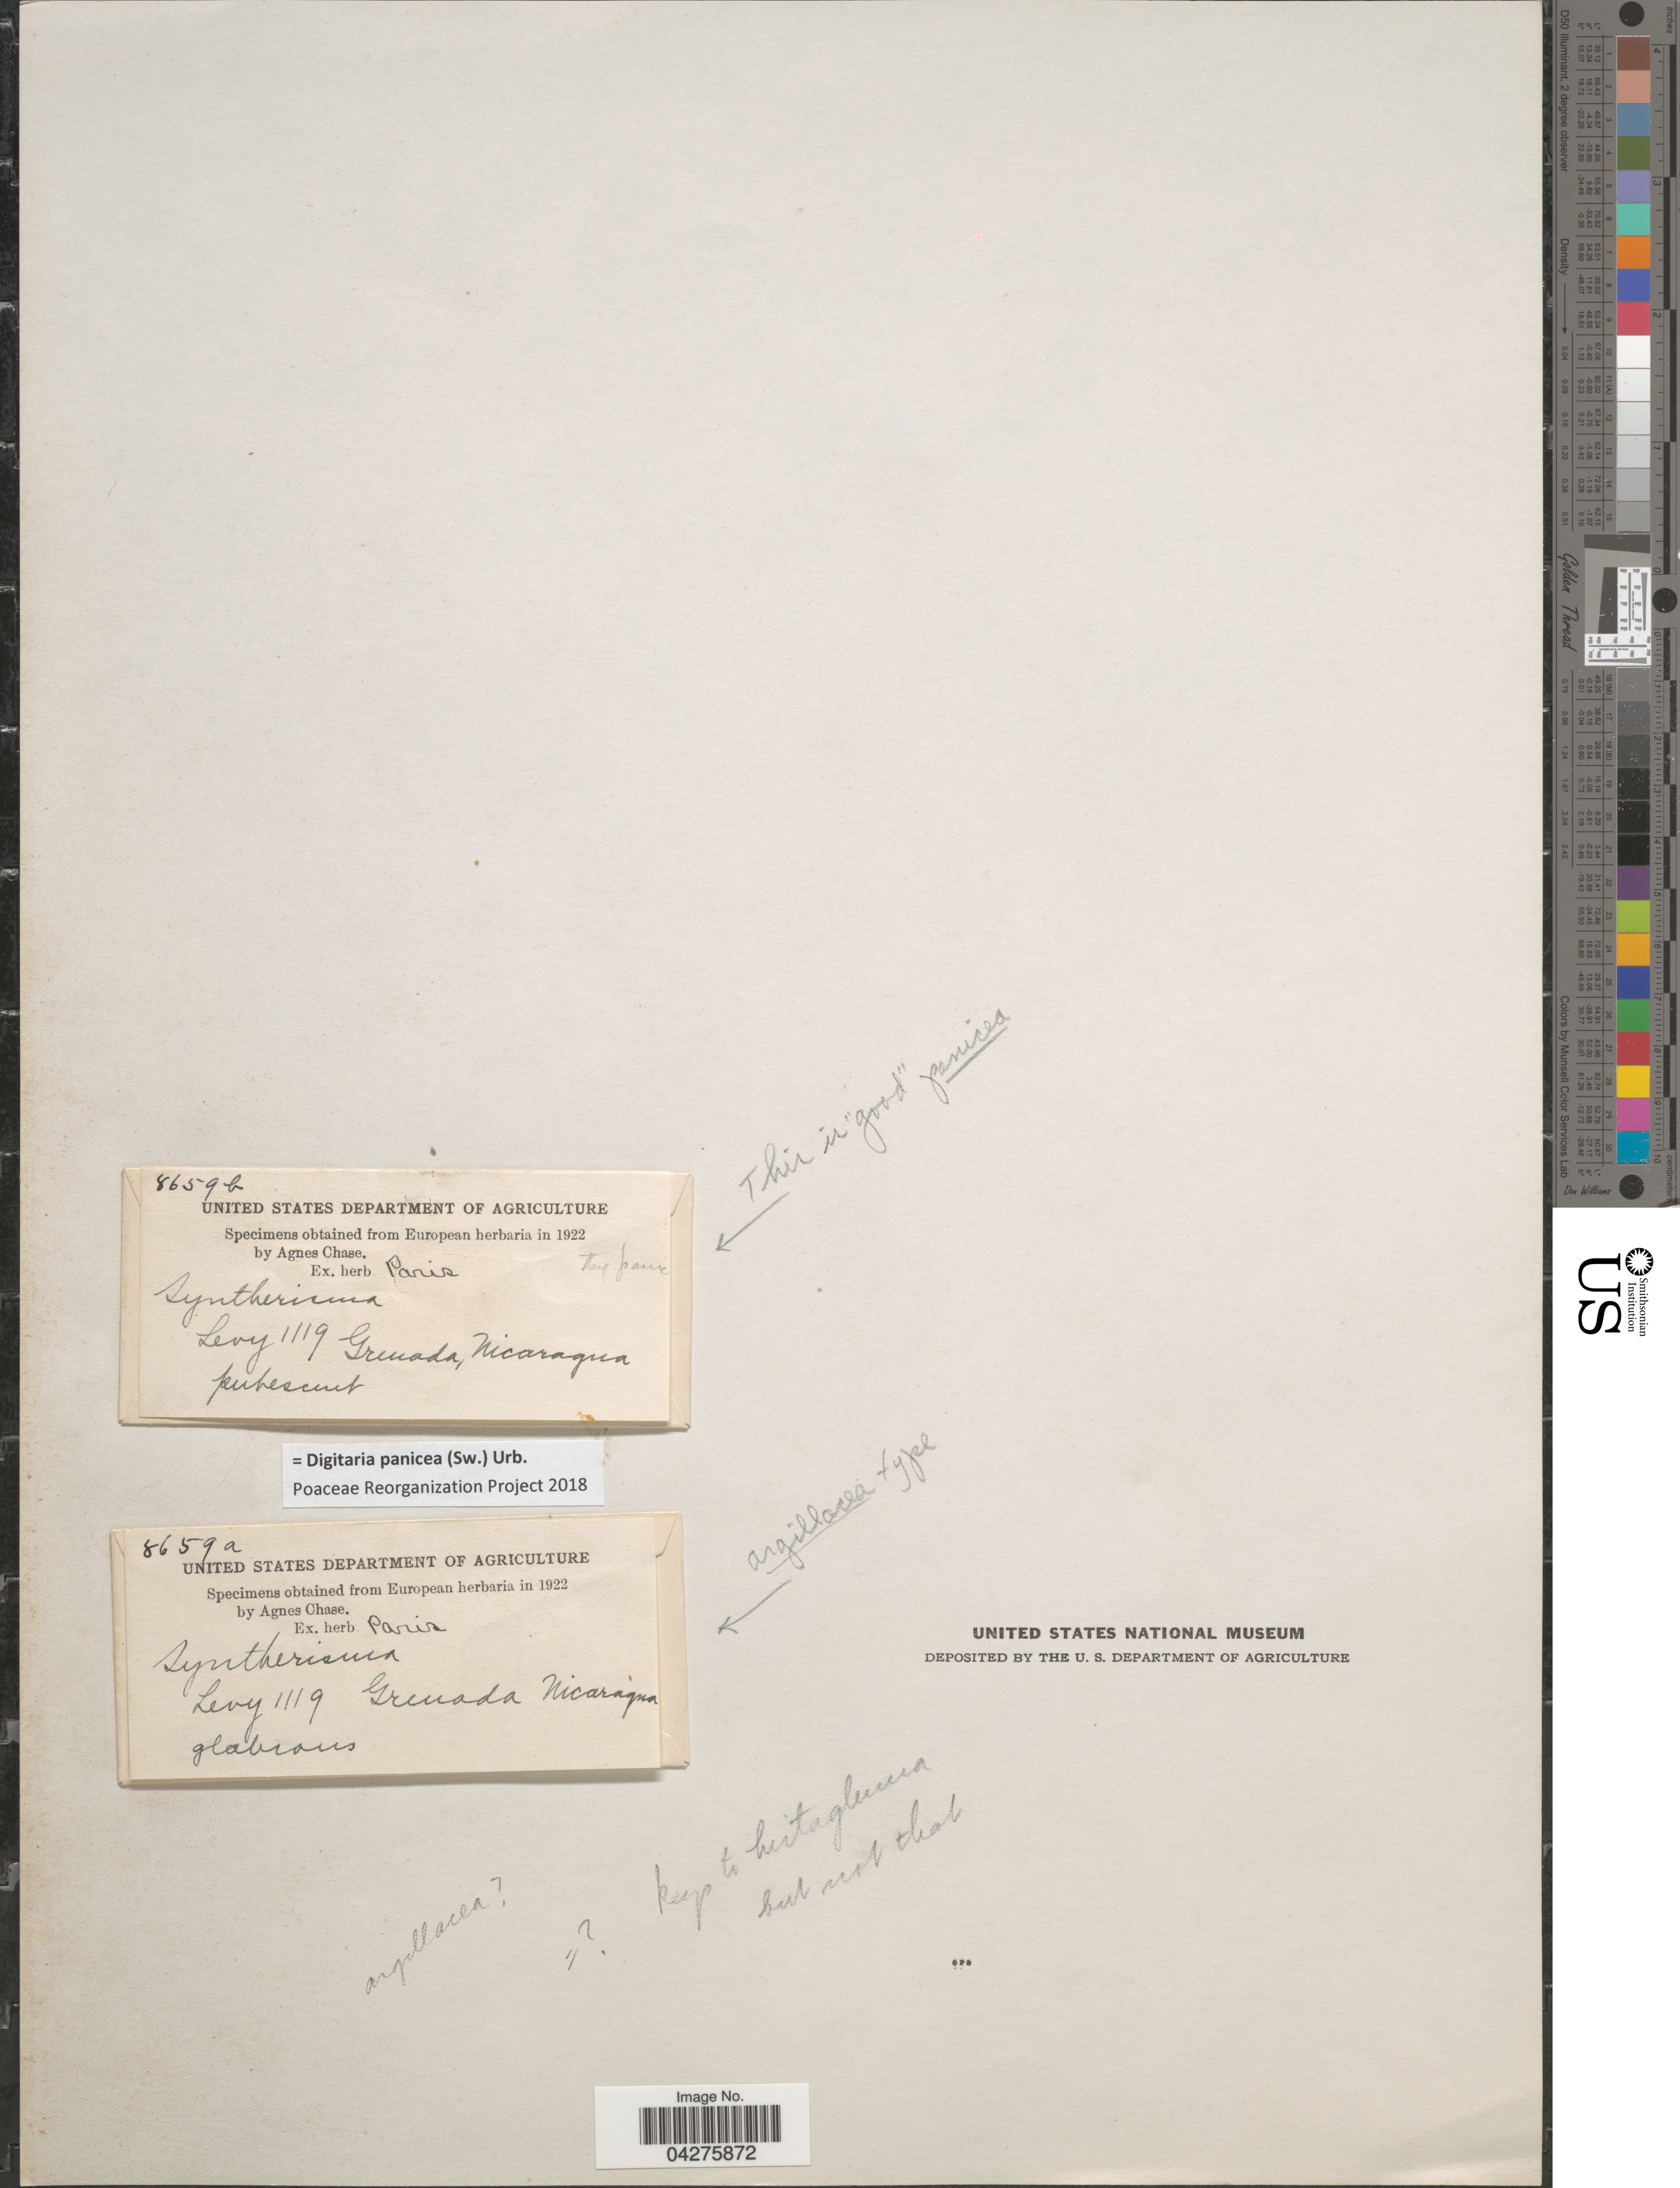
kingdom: Plantae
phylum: Tracheophyta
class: Liliopsida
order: Poales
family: Poaceae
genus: Digitaria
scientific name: Digitaria panicea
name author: (Sw.) Urb.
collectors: -. Levy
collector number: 1119/8659a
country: Nicaragua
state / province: Granada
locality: Grenada.